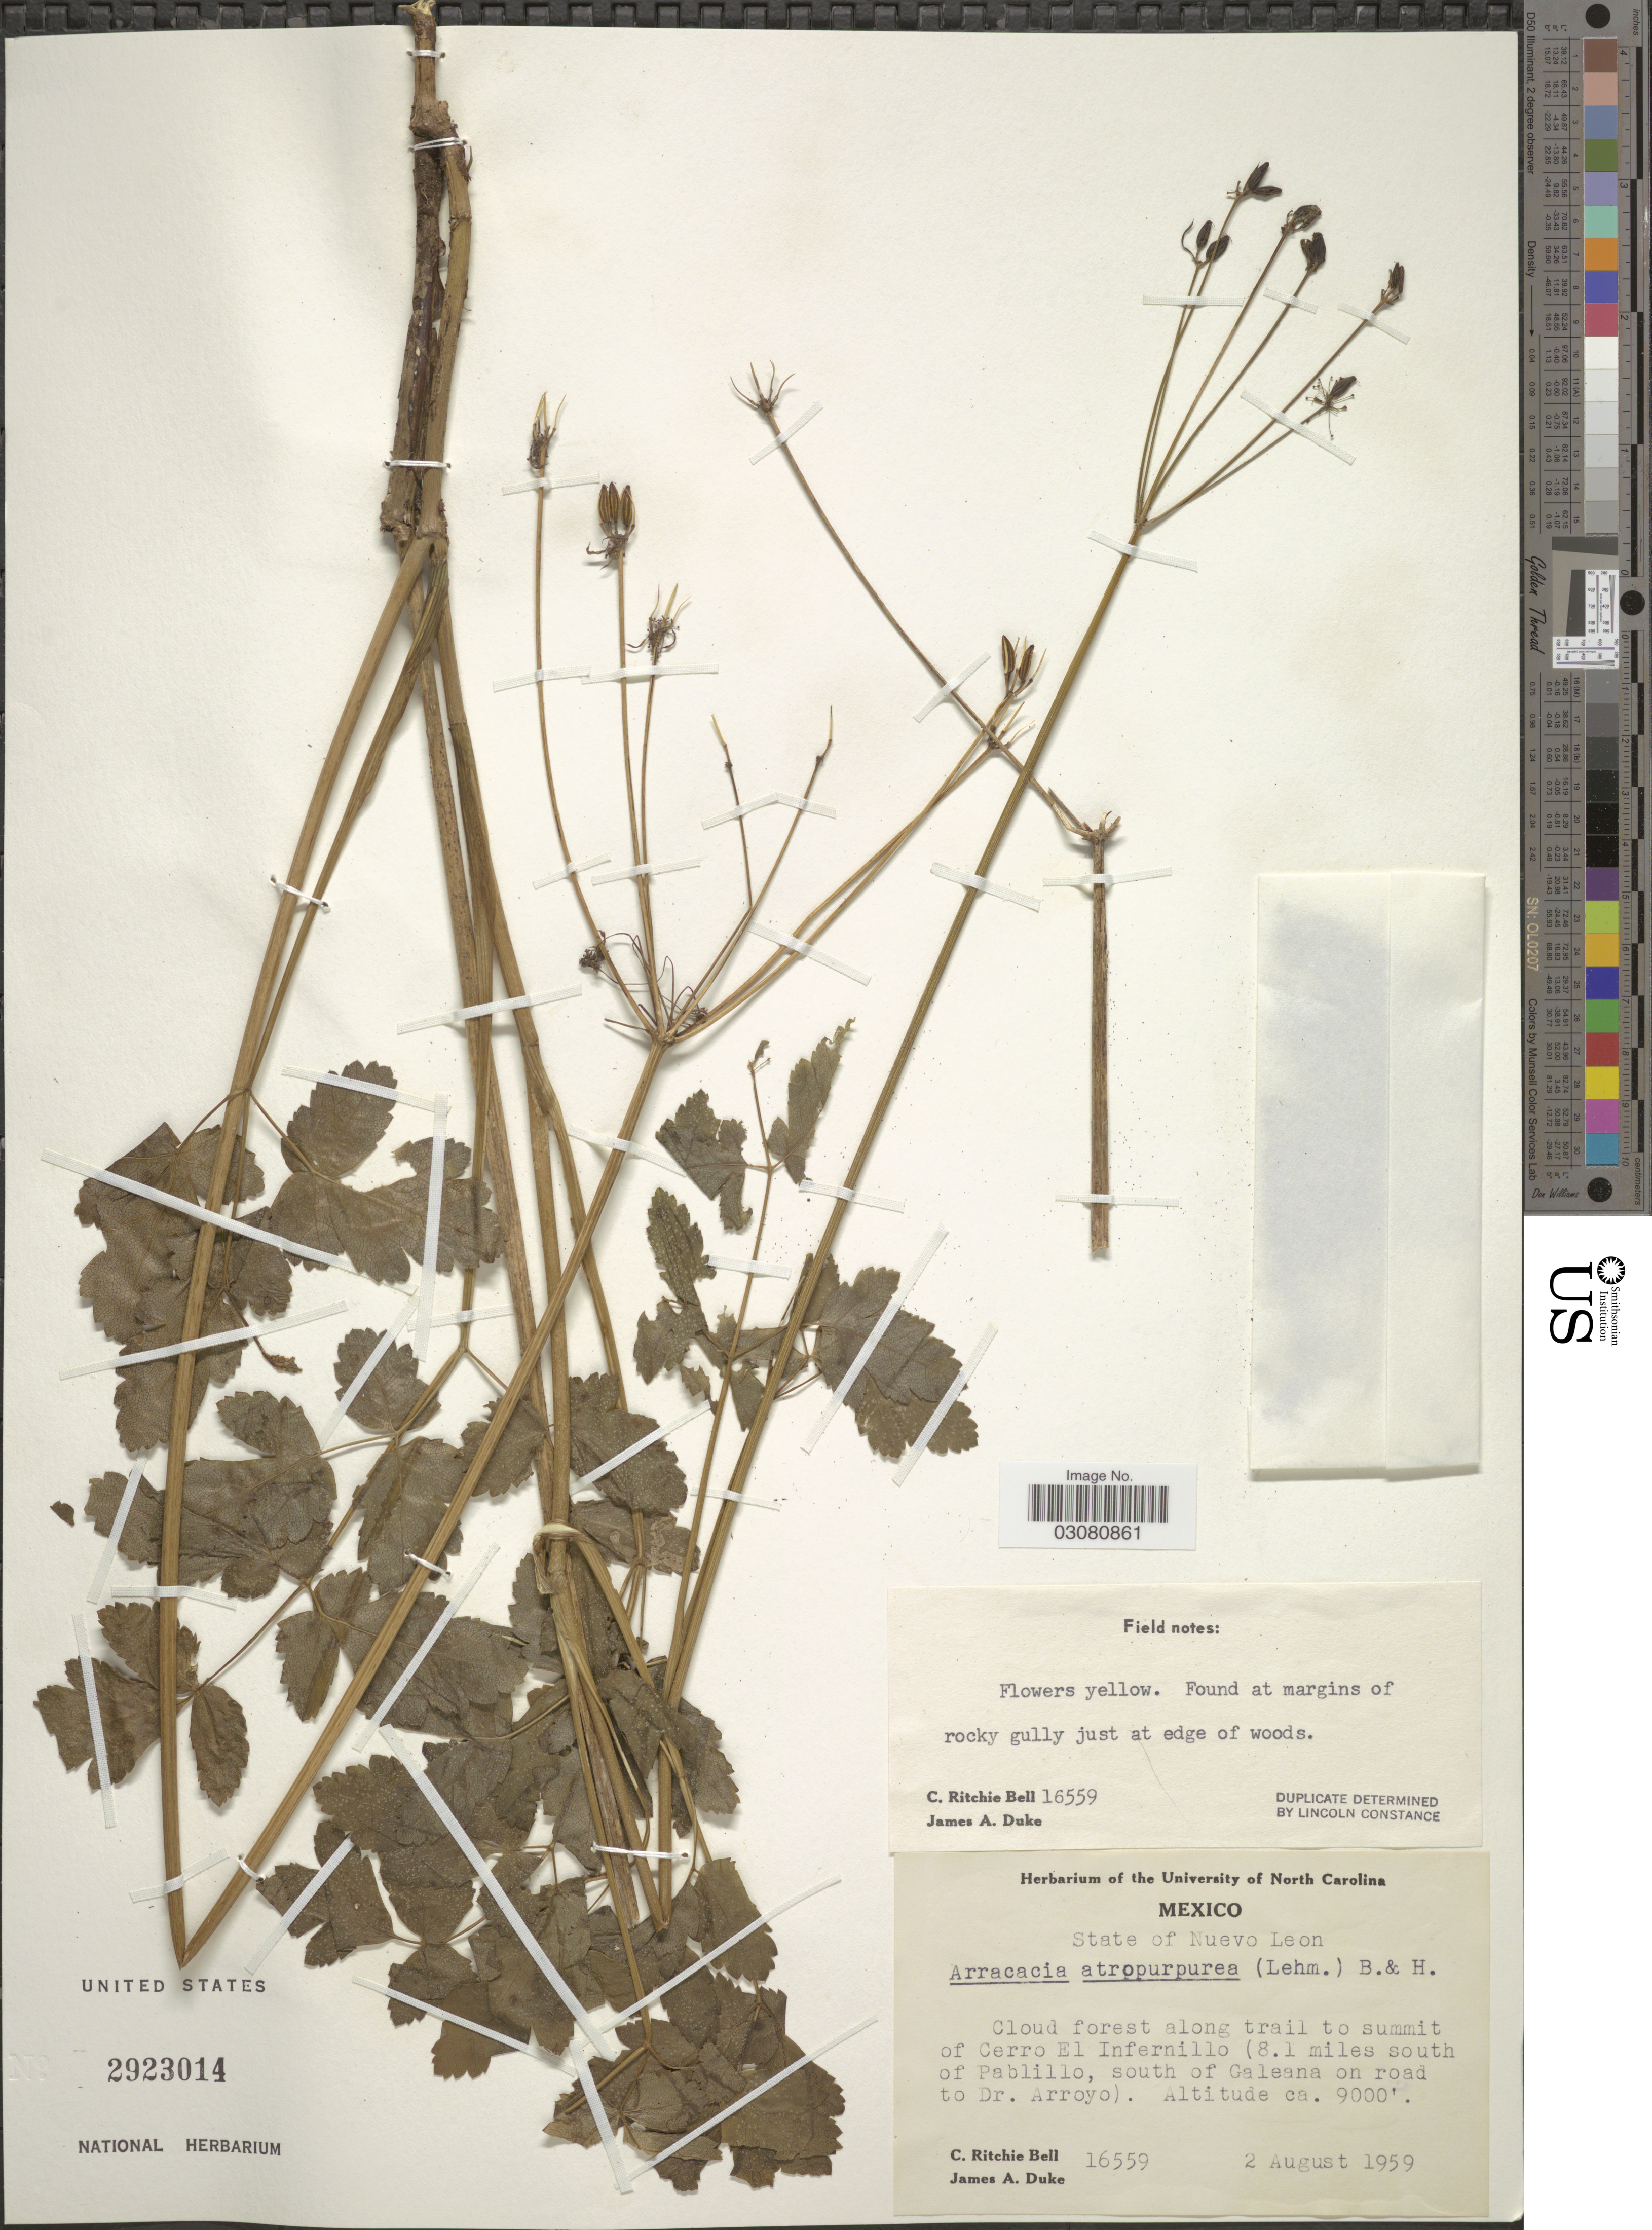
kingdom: Plantae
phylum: Tracheophyta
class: Magnoliopsida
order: Apiales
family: Apiaceae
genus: Arracacia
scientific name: Arracacia atropurpurea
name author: (Lehm.) Benth. & Hook. f. ex Hemsl.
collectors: C. R. Bell & J. A. Duke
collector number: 16559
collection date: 1959-08-02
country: Mexico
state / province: Nuevo León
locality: Cloud forest along trail to summit of Cerro El Infernillo (8.1 miles south of Pablillo, south of Galeana on road to Dr. Arroyo).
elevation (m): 2743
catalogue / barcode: US 2923014